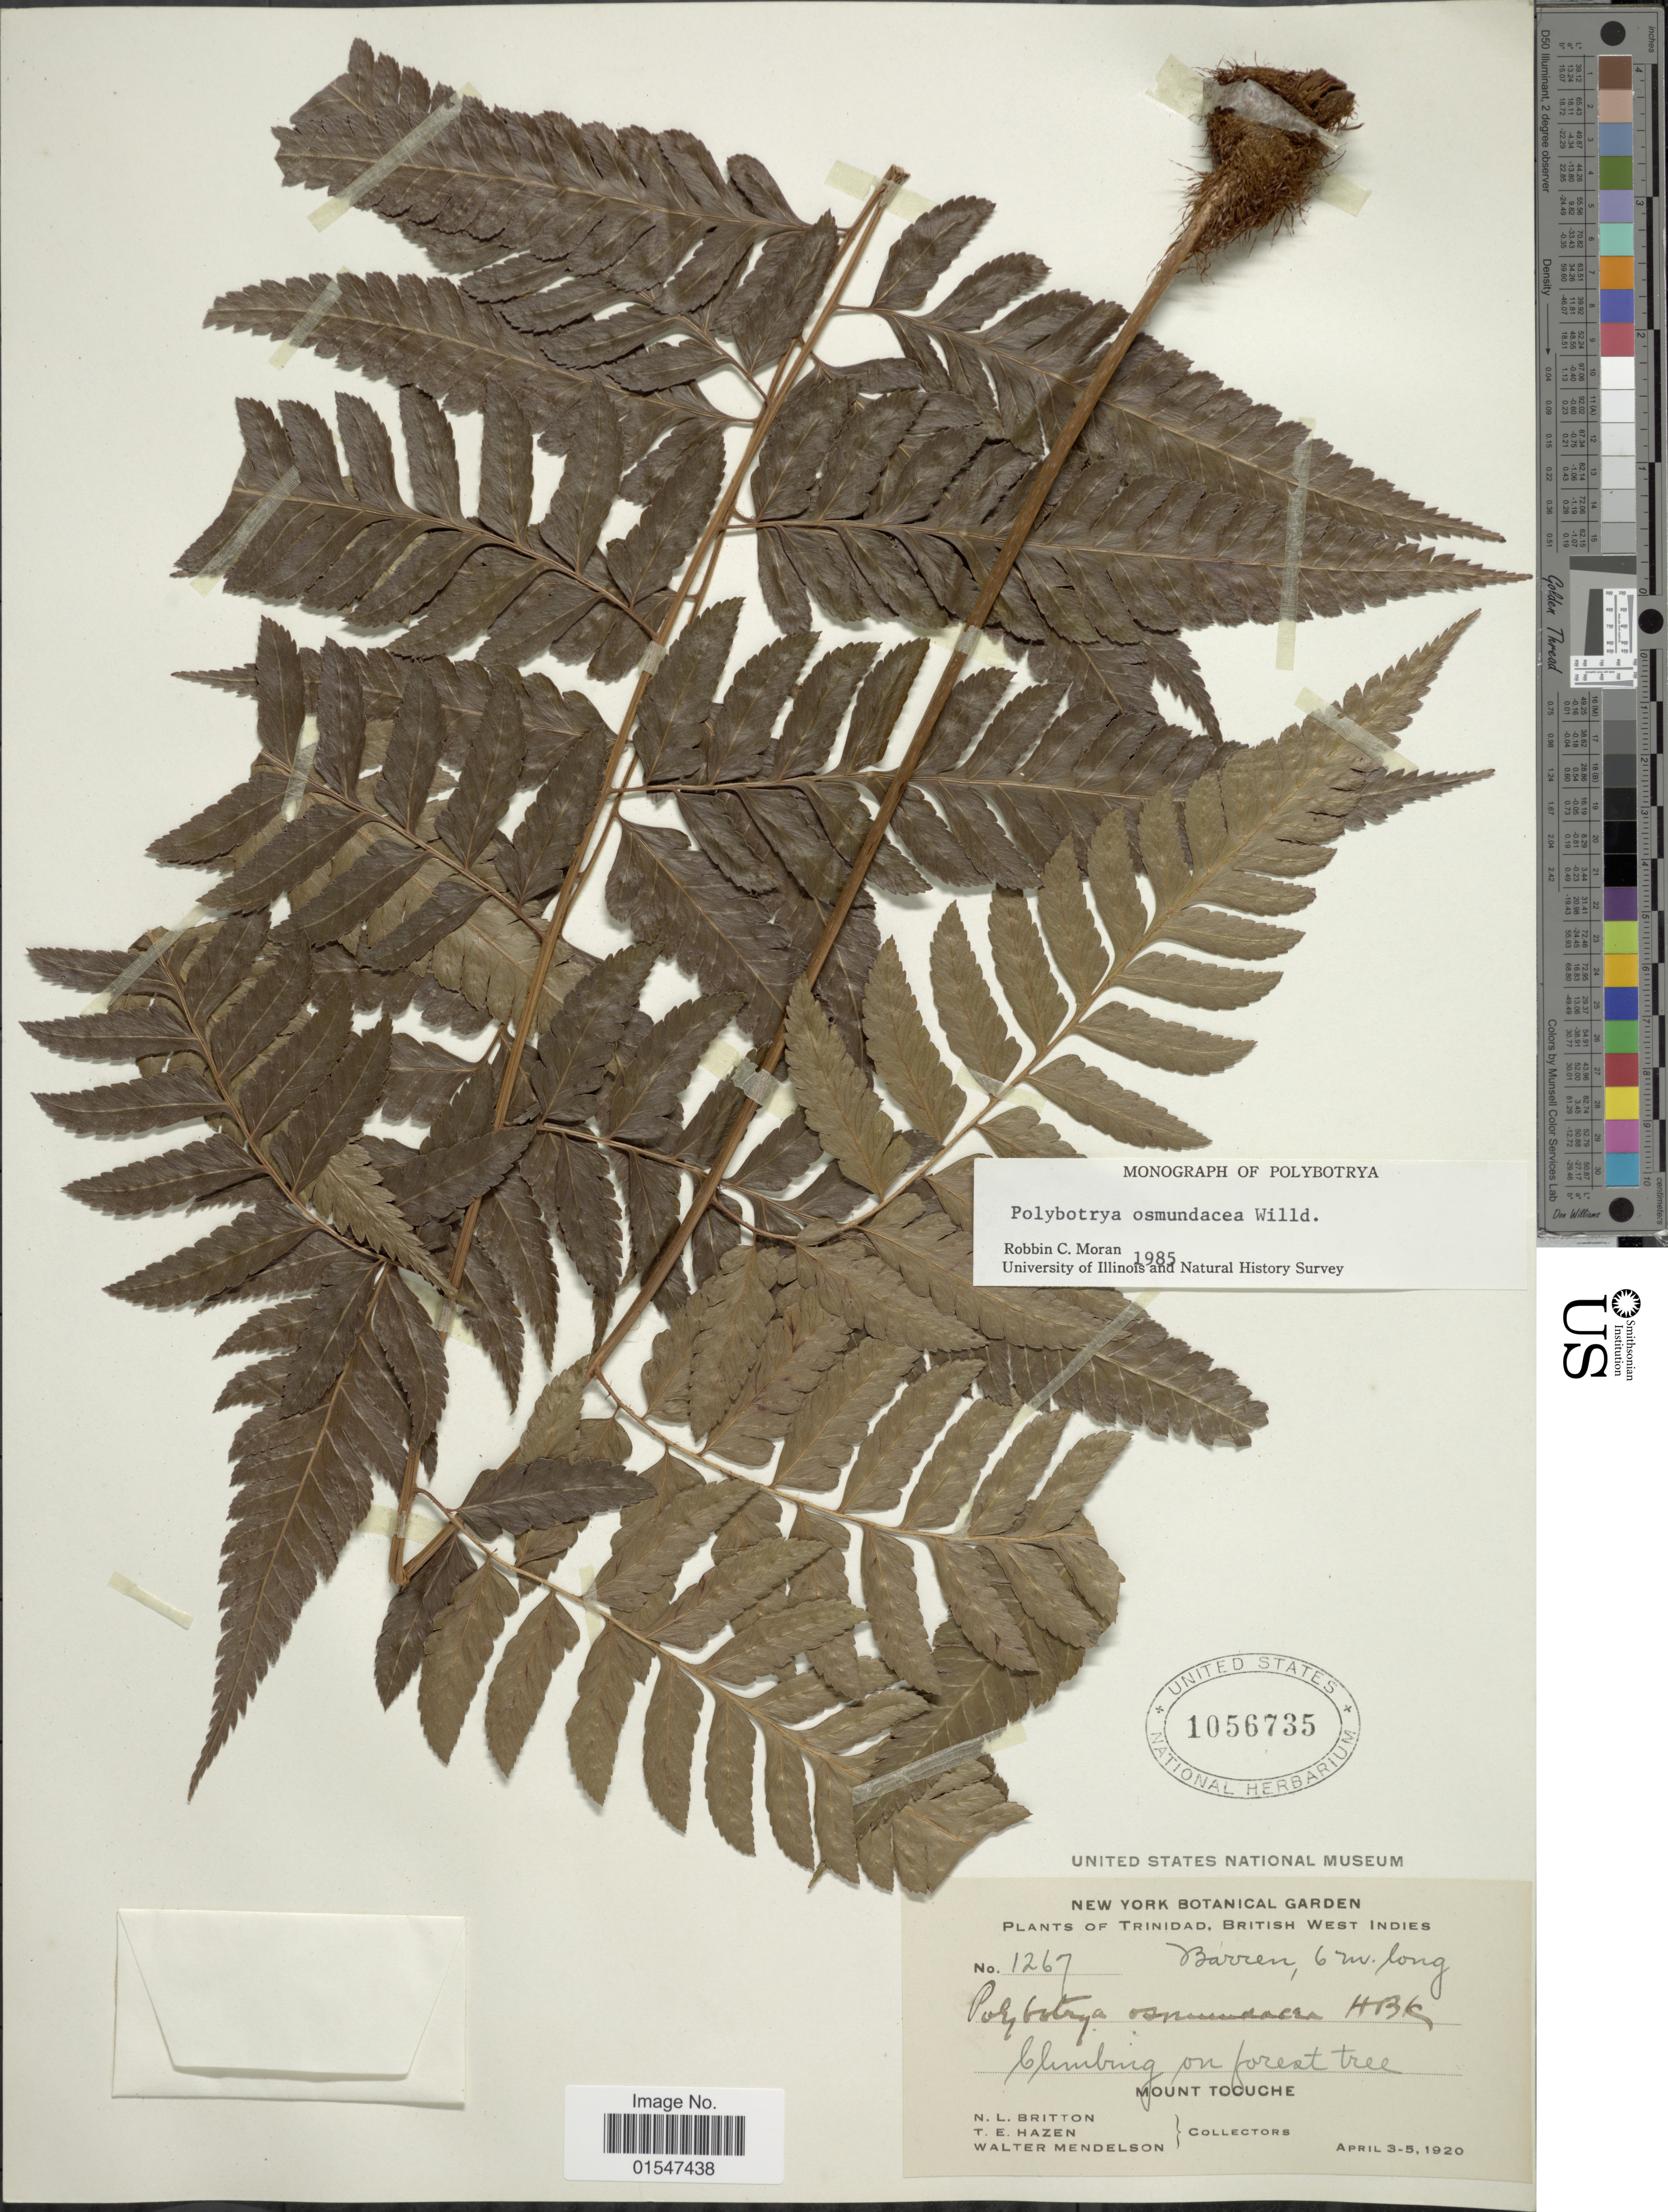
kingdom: Plantae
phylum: Tracheophyta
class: Polypodiopsida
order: Polypodiales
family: Dryopteridaceae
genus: Polybotrya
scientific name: Polybotrya osmundacea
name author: Humb. & Bonpl. ex Willd.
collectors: N. Britton, T. E. Hazen & W. Mendelson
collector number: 1267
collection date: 1920-04-03/1920-04-05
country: Trinidad and Tobago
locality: Trinidad, British West Indies, climbinf on forest tree, Mount Tocuche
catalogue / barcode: US 1056735